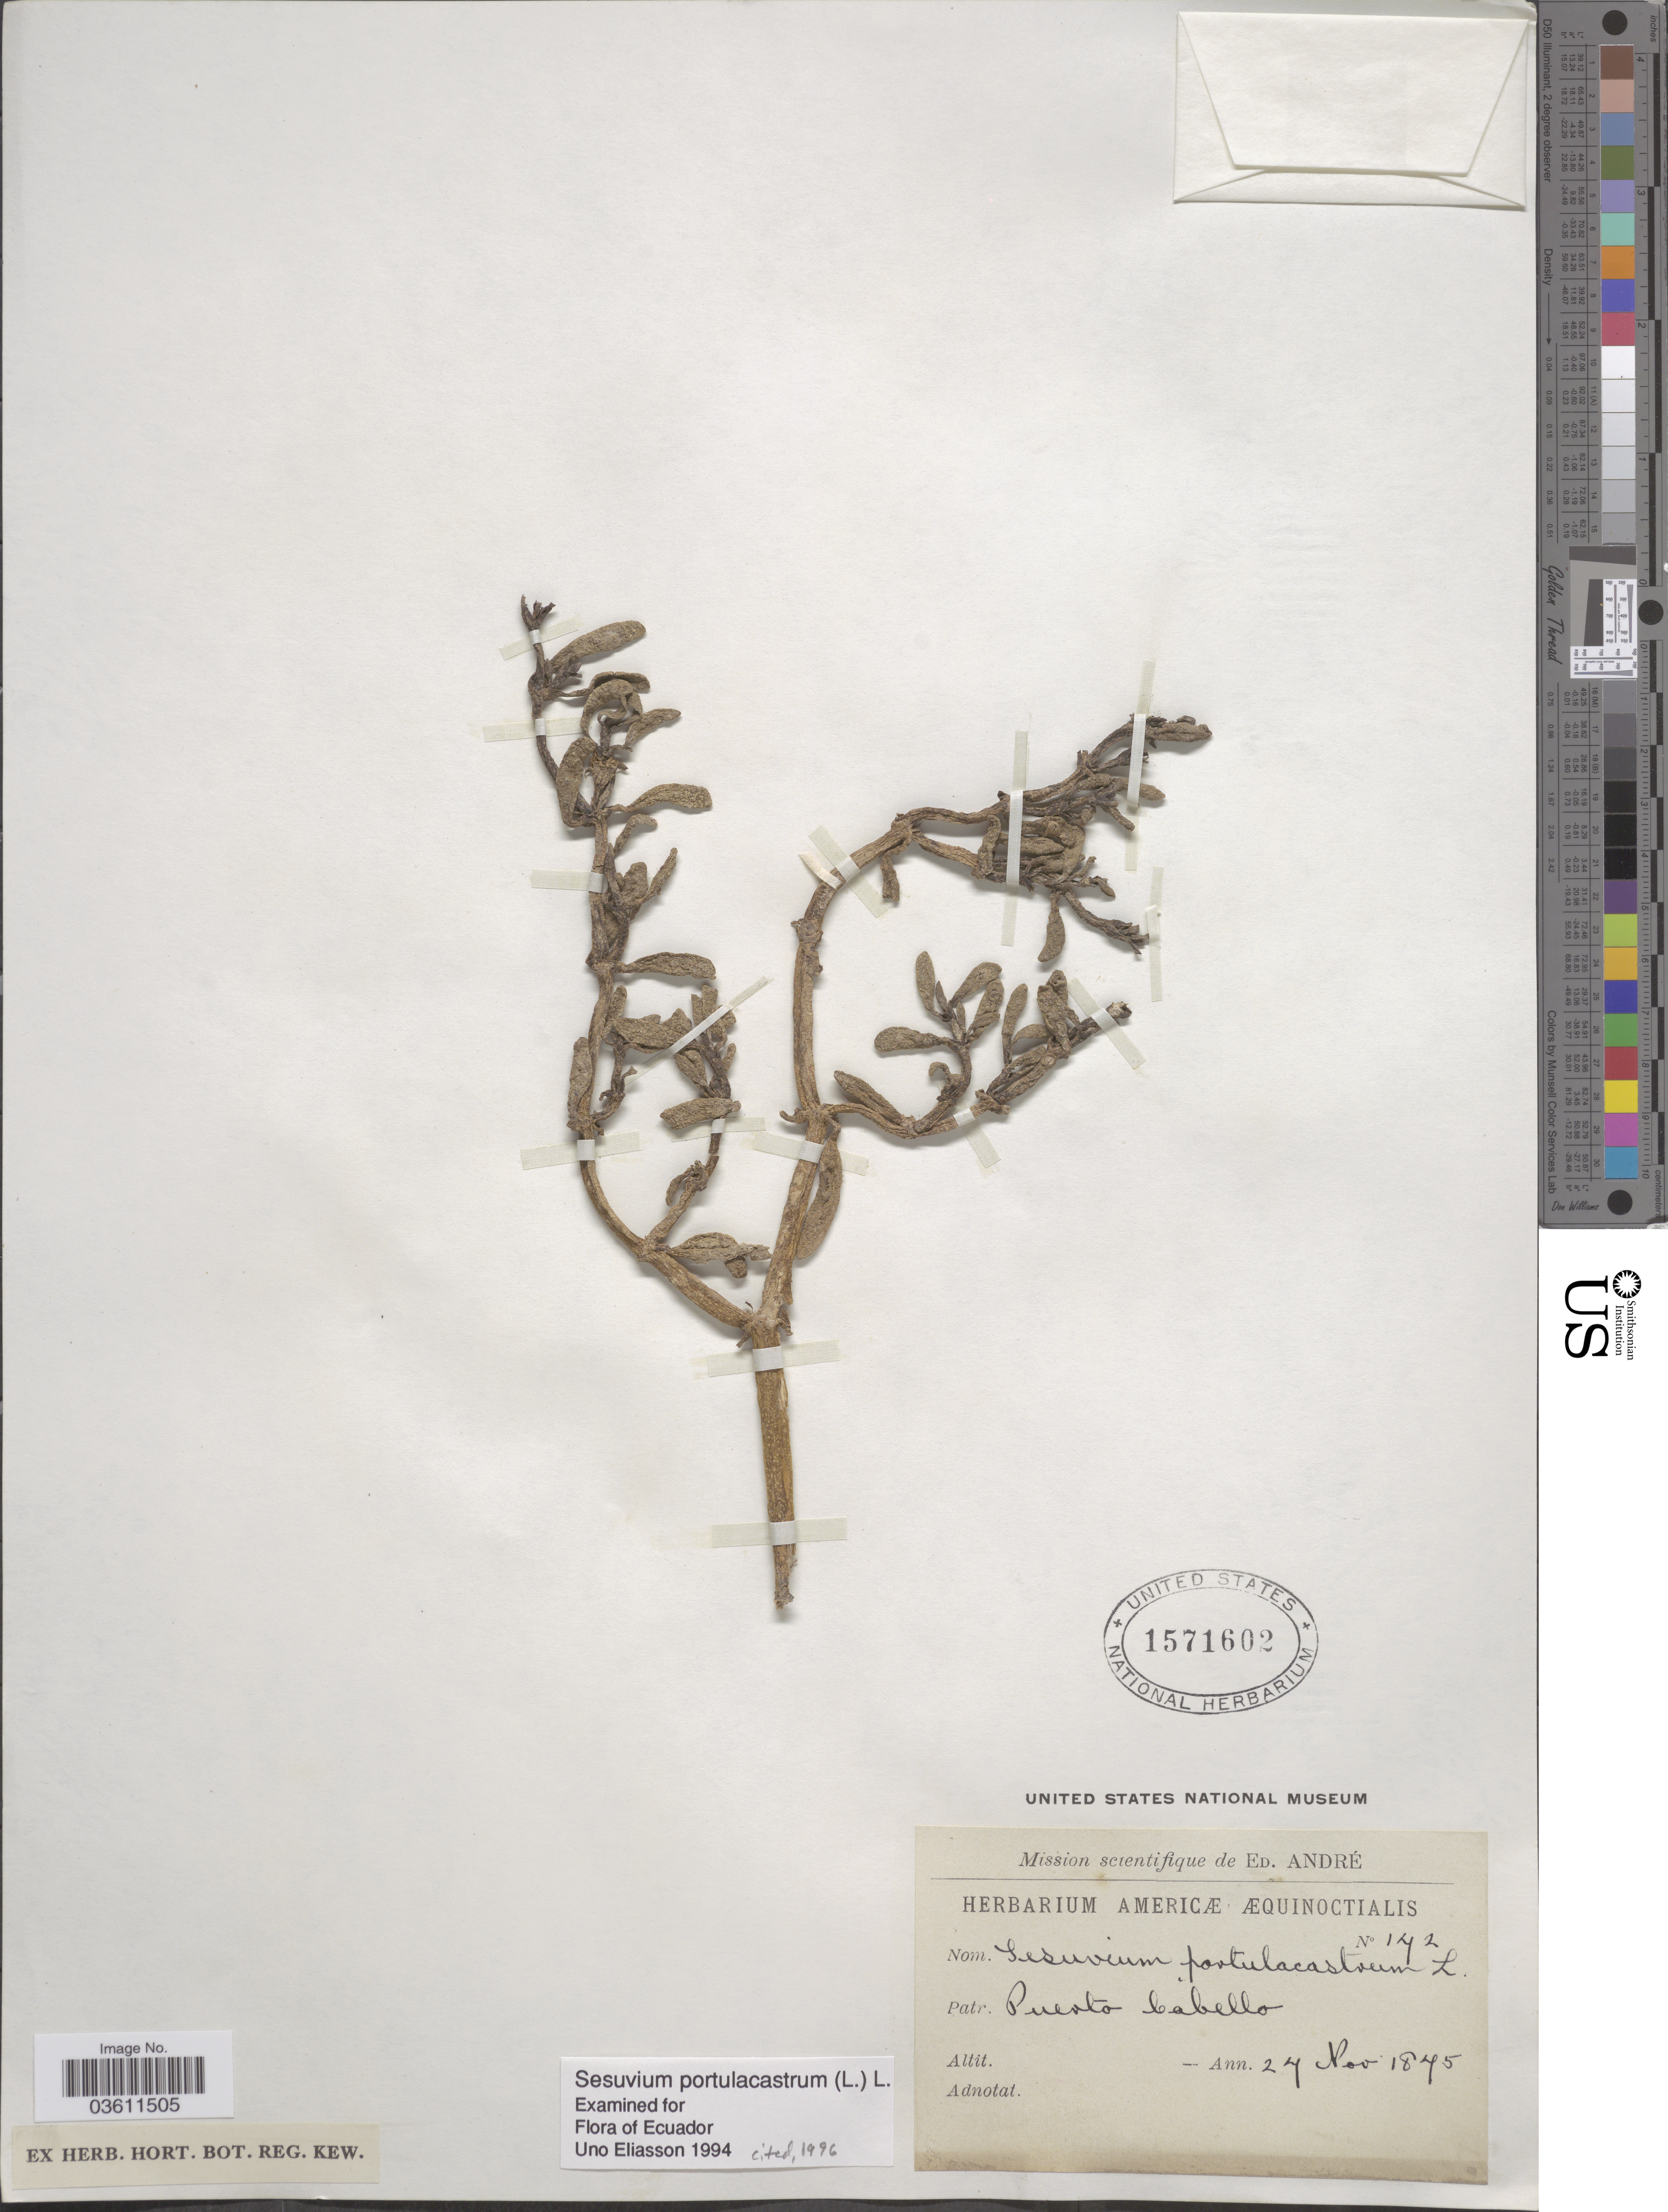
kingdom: Plantae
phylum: Tracheophyta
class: Magnoliopsida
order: Caryophyllales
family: Aizoaceae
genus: Sesuvium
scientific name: Sesuvium portulacastrum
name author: (L.) L.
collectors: É. F. André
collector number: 172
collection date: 1875-11-27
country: Venezuela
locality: Patr. Puerto Cabello.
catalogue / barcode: US 1571602